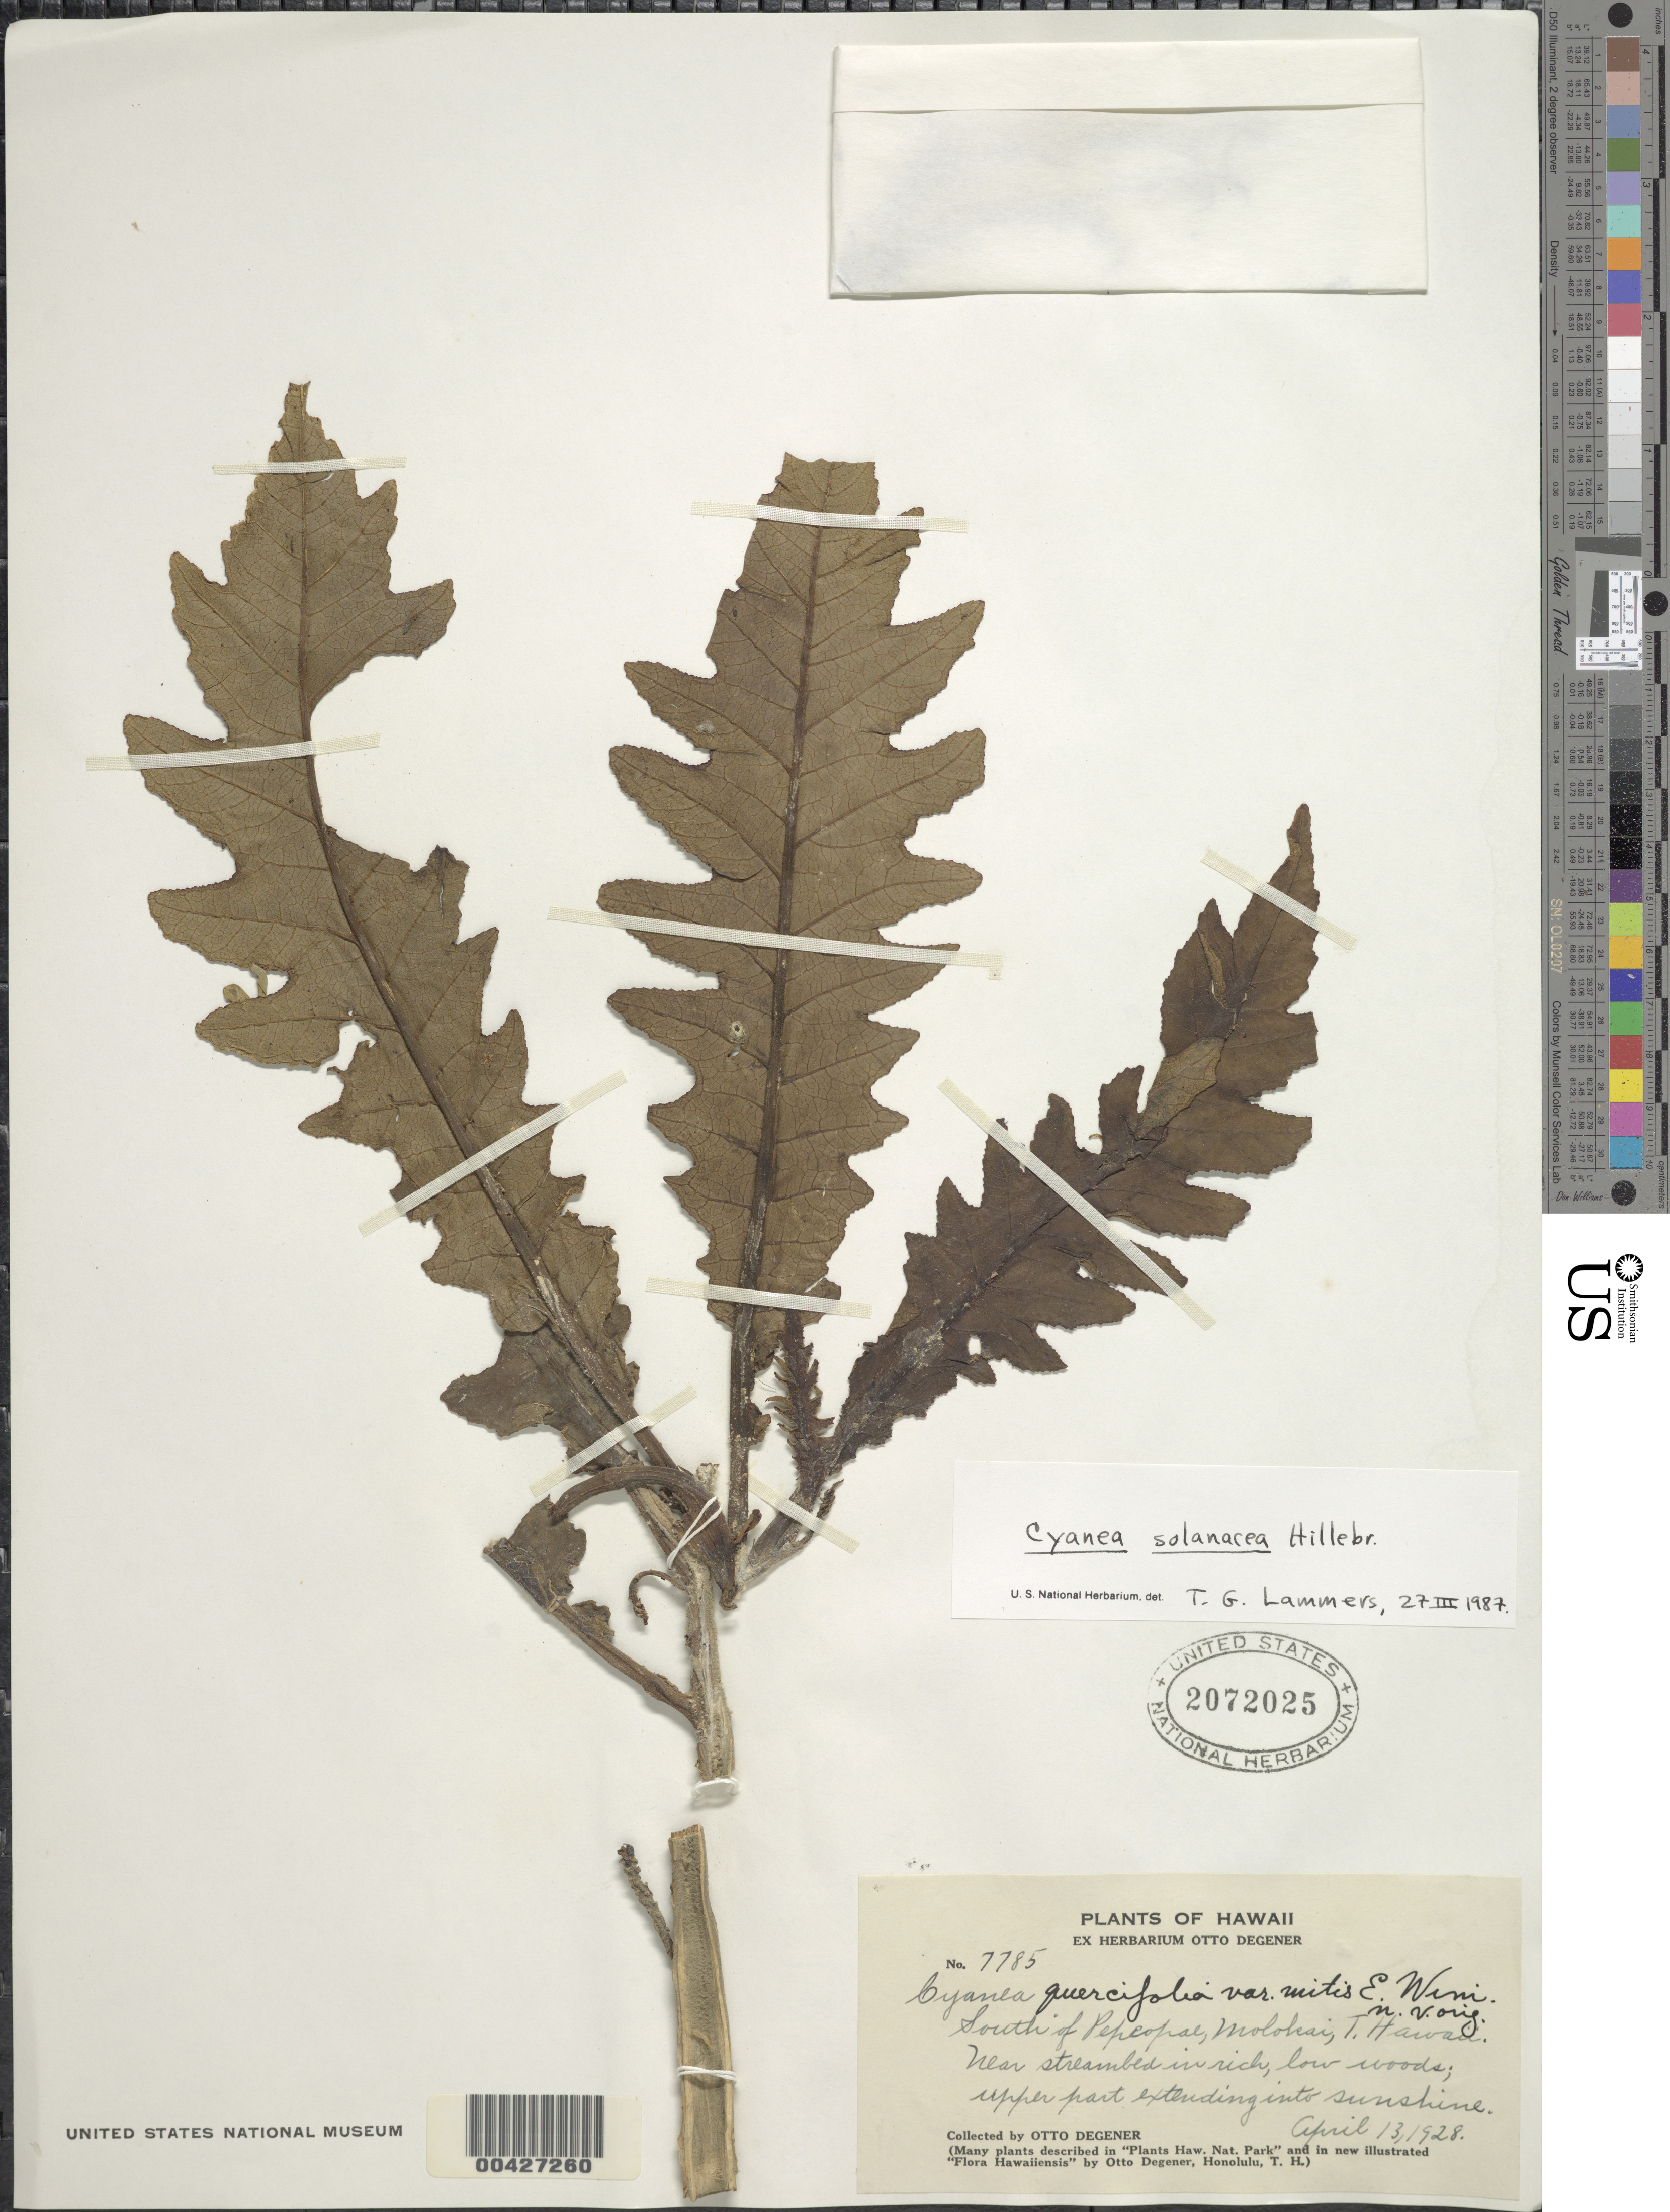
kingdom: Plantae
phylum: Tracheophyta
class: Magnoliopsida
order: Asterales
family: Campanulaceae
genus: Cyanea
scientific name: Cyanea solanacea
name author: Hillebr.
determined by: Lammers, T. G.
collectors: O. Degener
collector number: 7785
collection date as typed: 13 Apr 1928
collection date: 1928-04-13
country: United States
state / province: Hawaii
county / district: Maui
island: Moloka'i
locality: South of Pepeopae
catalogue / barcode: US 2072025